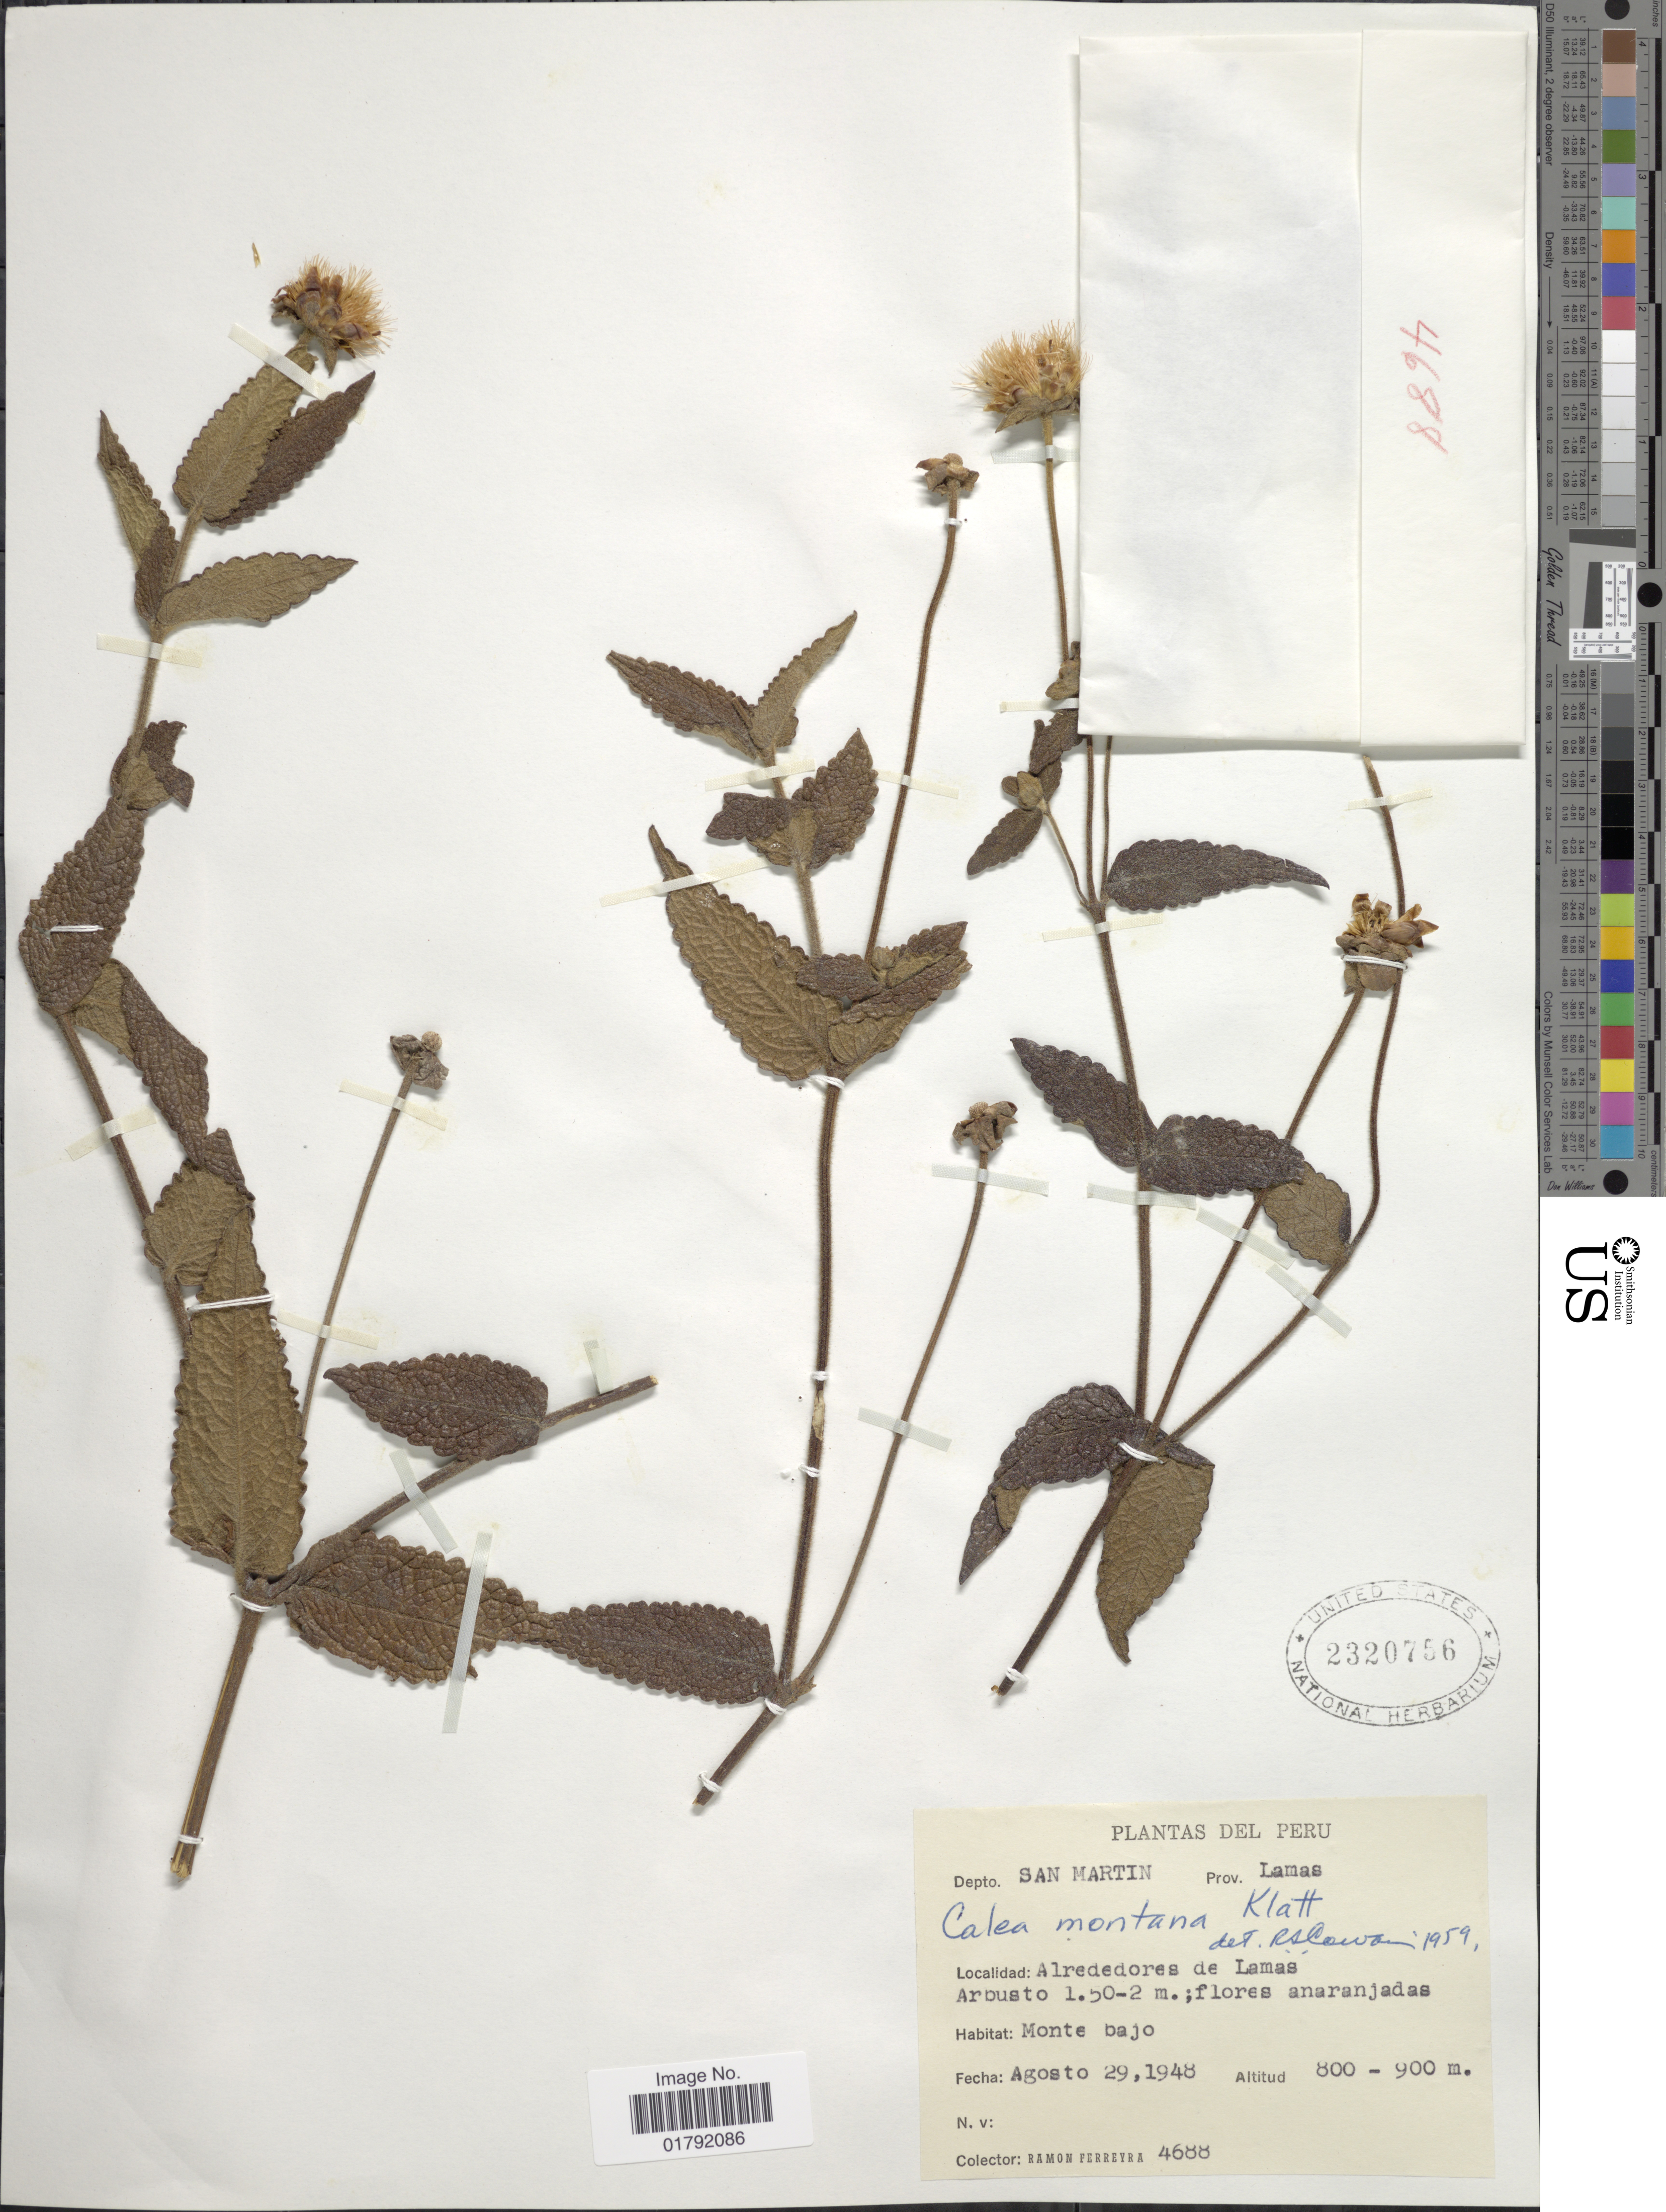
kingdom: Plantae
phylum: Tracheophyta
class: Magnoliopsida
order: Asterales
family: Asteraceae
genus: Calea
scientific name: Calea montana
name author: Klatt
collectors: R. A. Ferreyra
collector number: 4688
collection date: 1948-08-29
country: Peru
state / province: San Martín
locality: Prov. Lamas, alrededores de Lamas, Monte bajo.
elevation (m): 800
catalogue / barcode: US 2320756